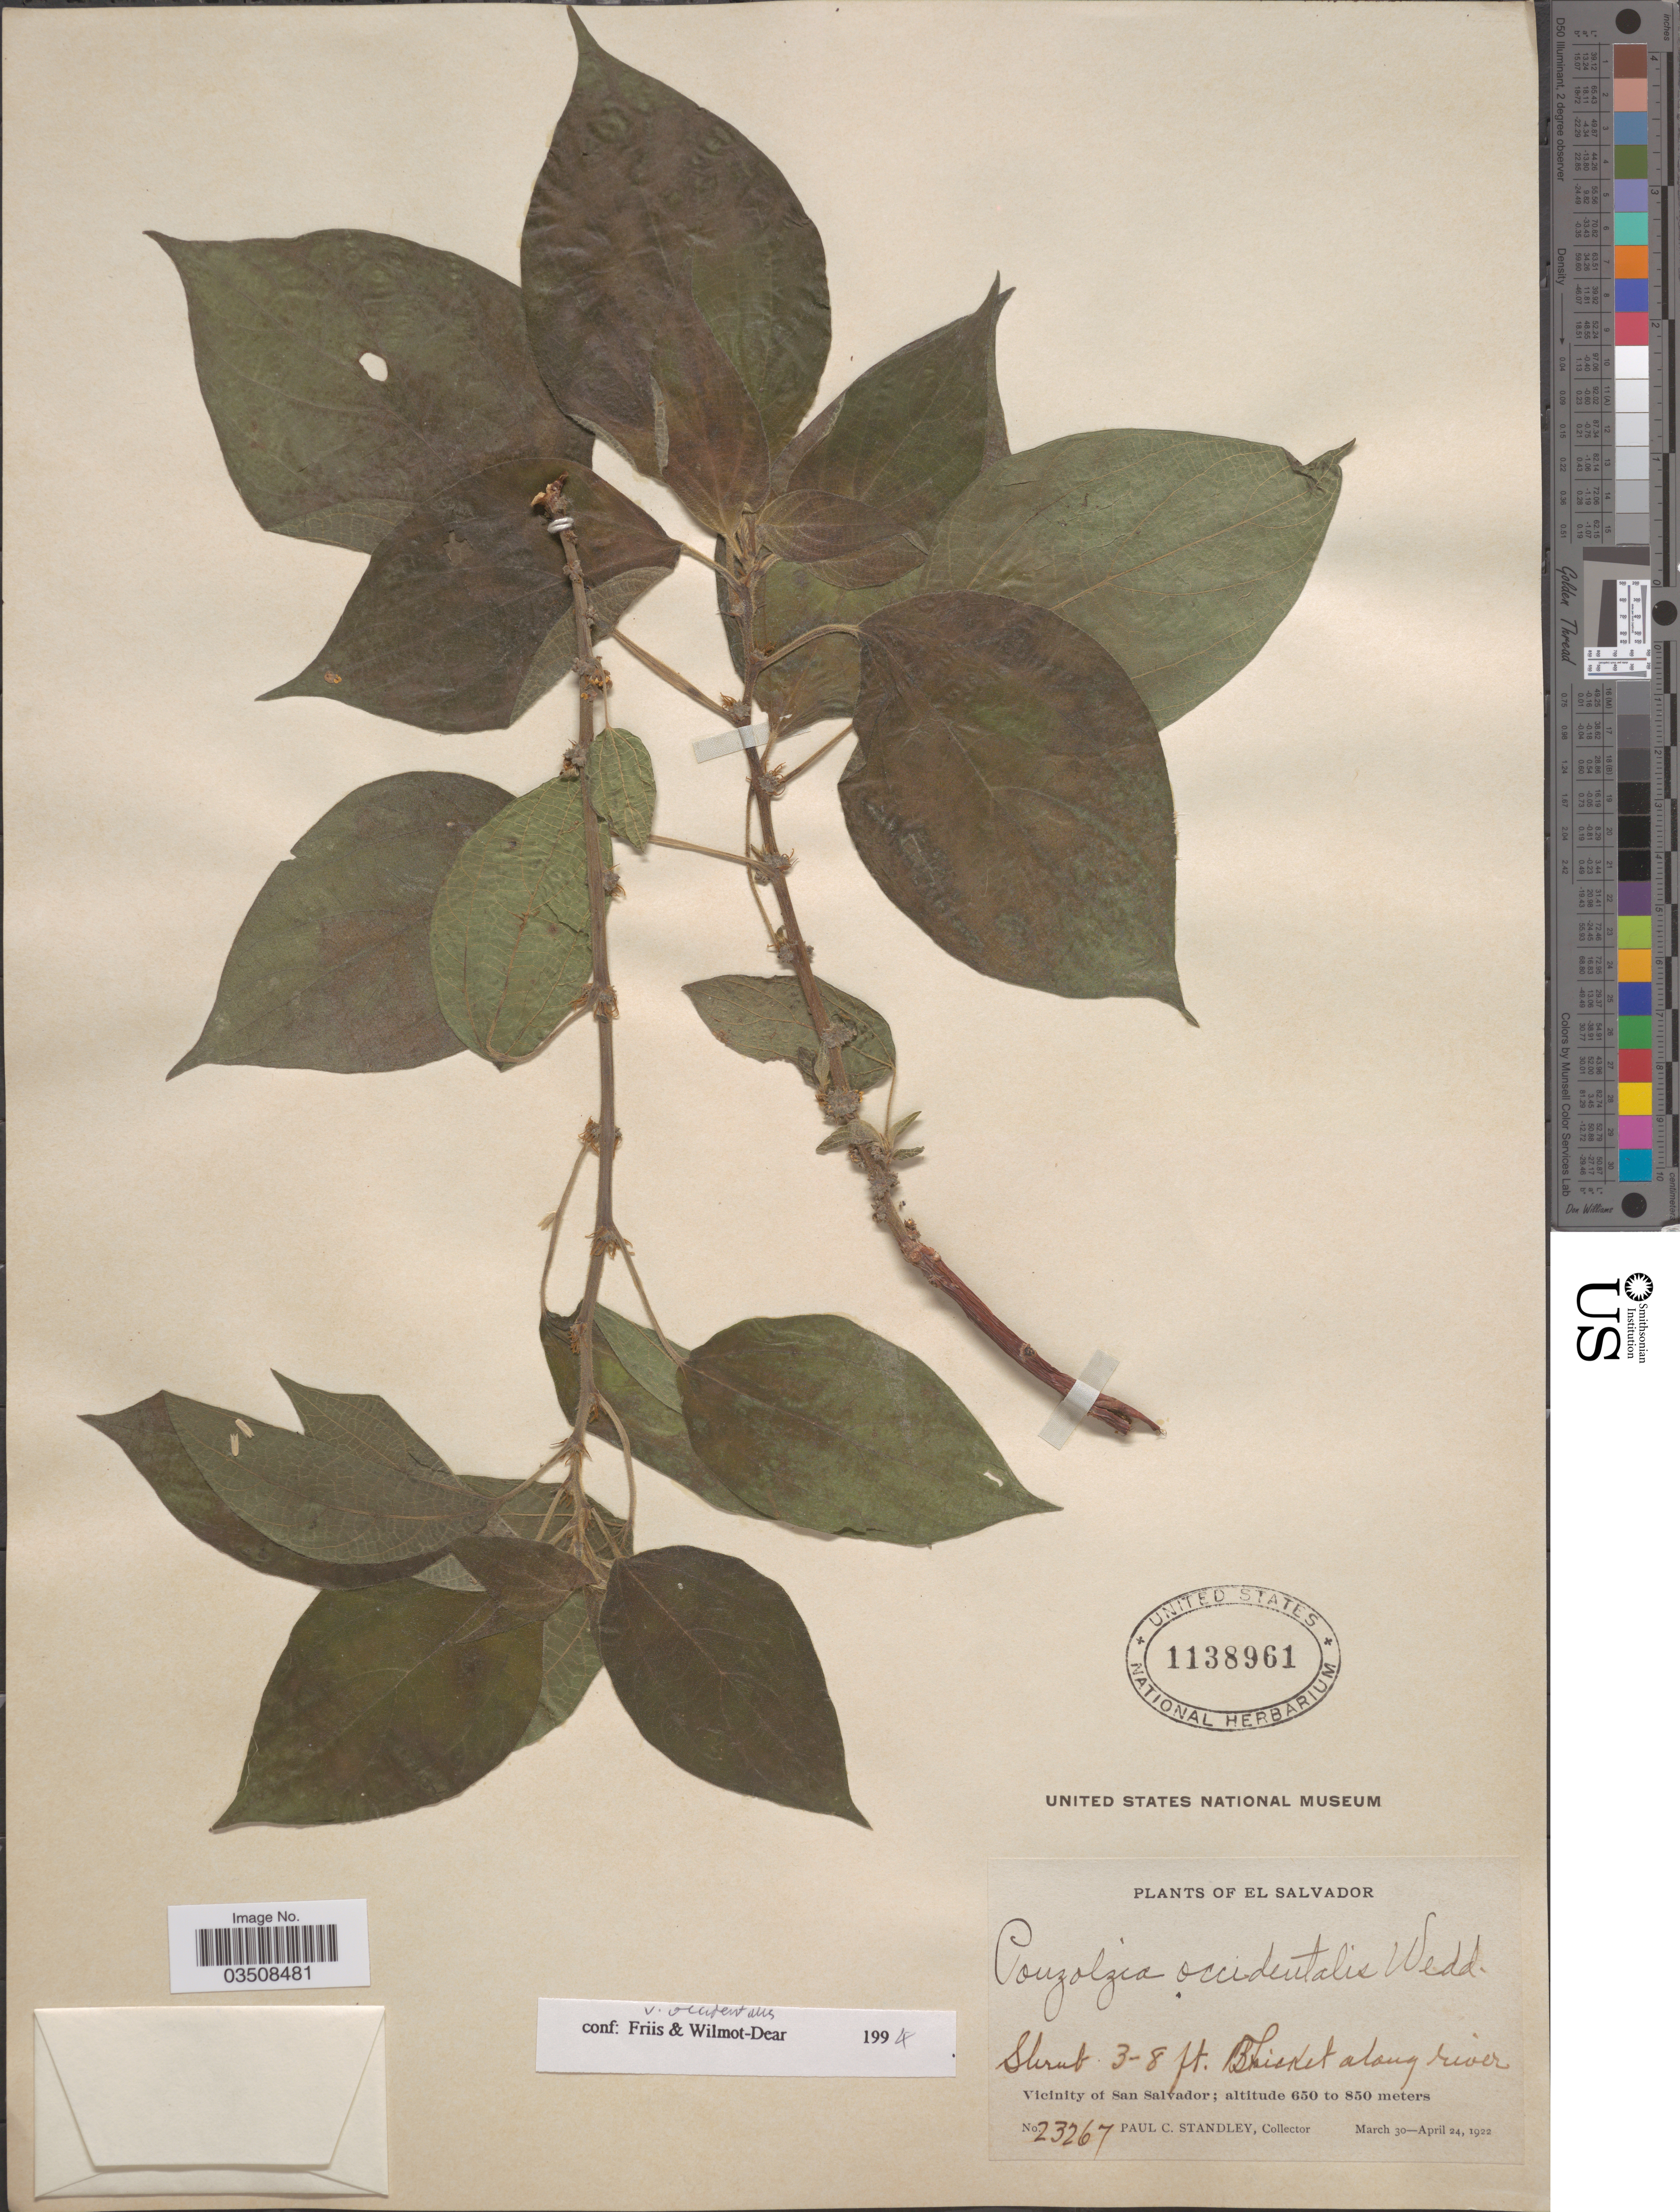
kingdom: Plantae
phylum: Tracheophyta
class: Magnoliopsida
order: Rosales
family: Urticaceae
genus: Pouzolzia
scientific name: Pouzolzia occidentalis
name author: (Liebm.) Wedd.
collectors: P. C. Standley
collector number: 23267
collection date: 1922-03-30/1922-04-24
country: El Salvador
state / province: San Salvador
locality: Vicinity of San Salvador.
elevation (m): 650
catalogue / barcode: US 1138961